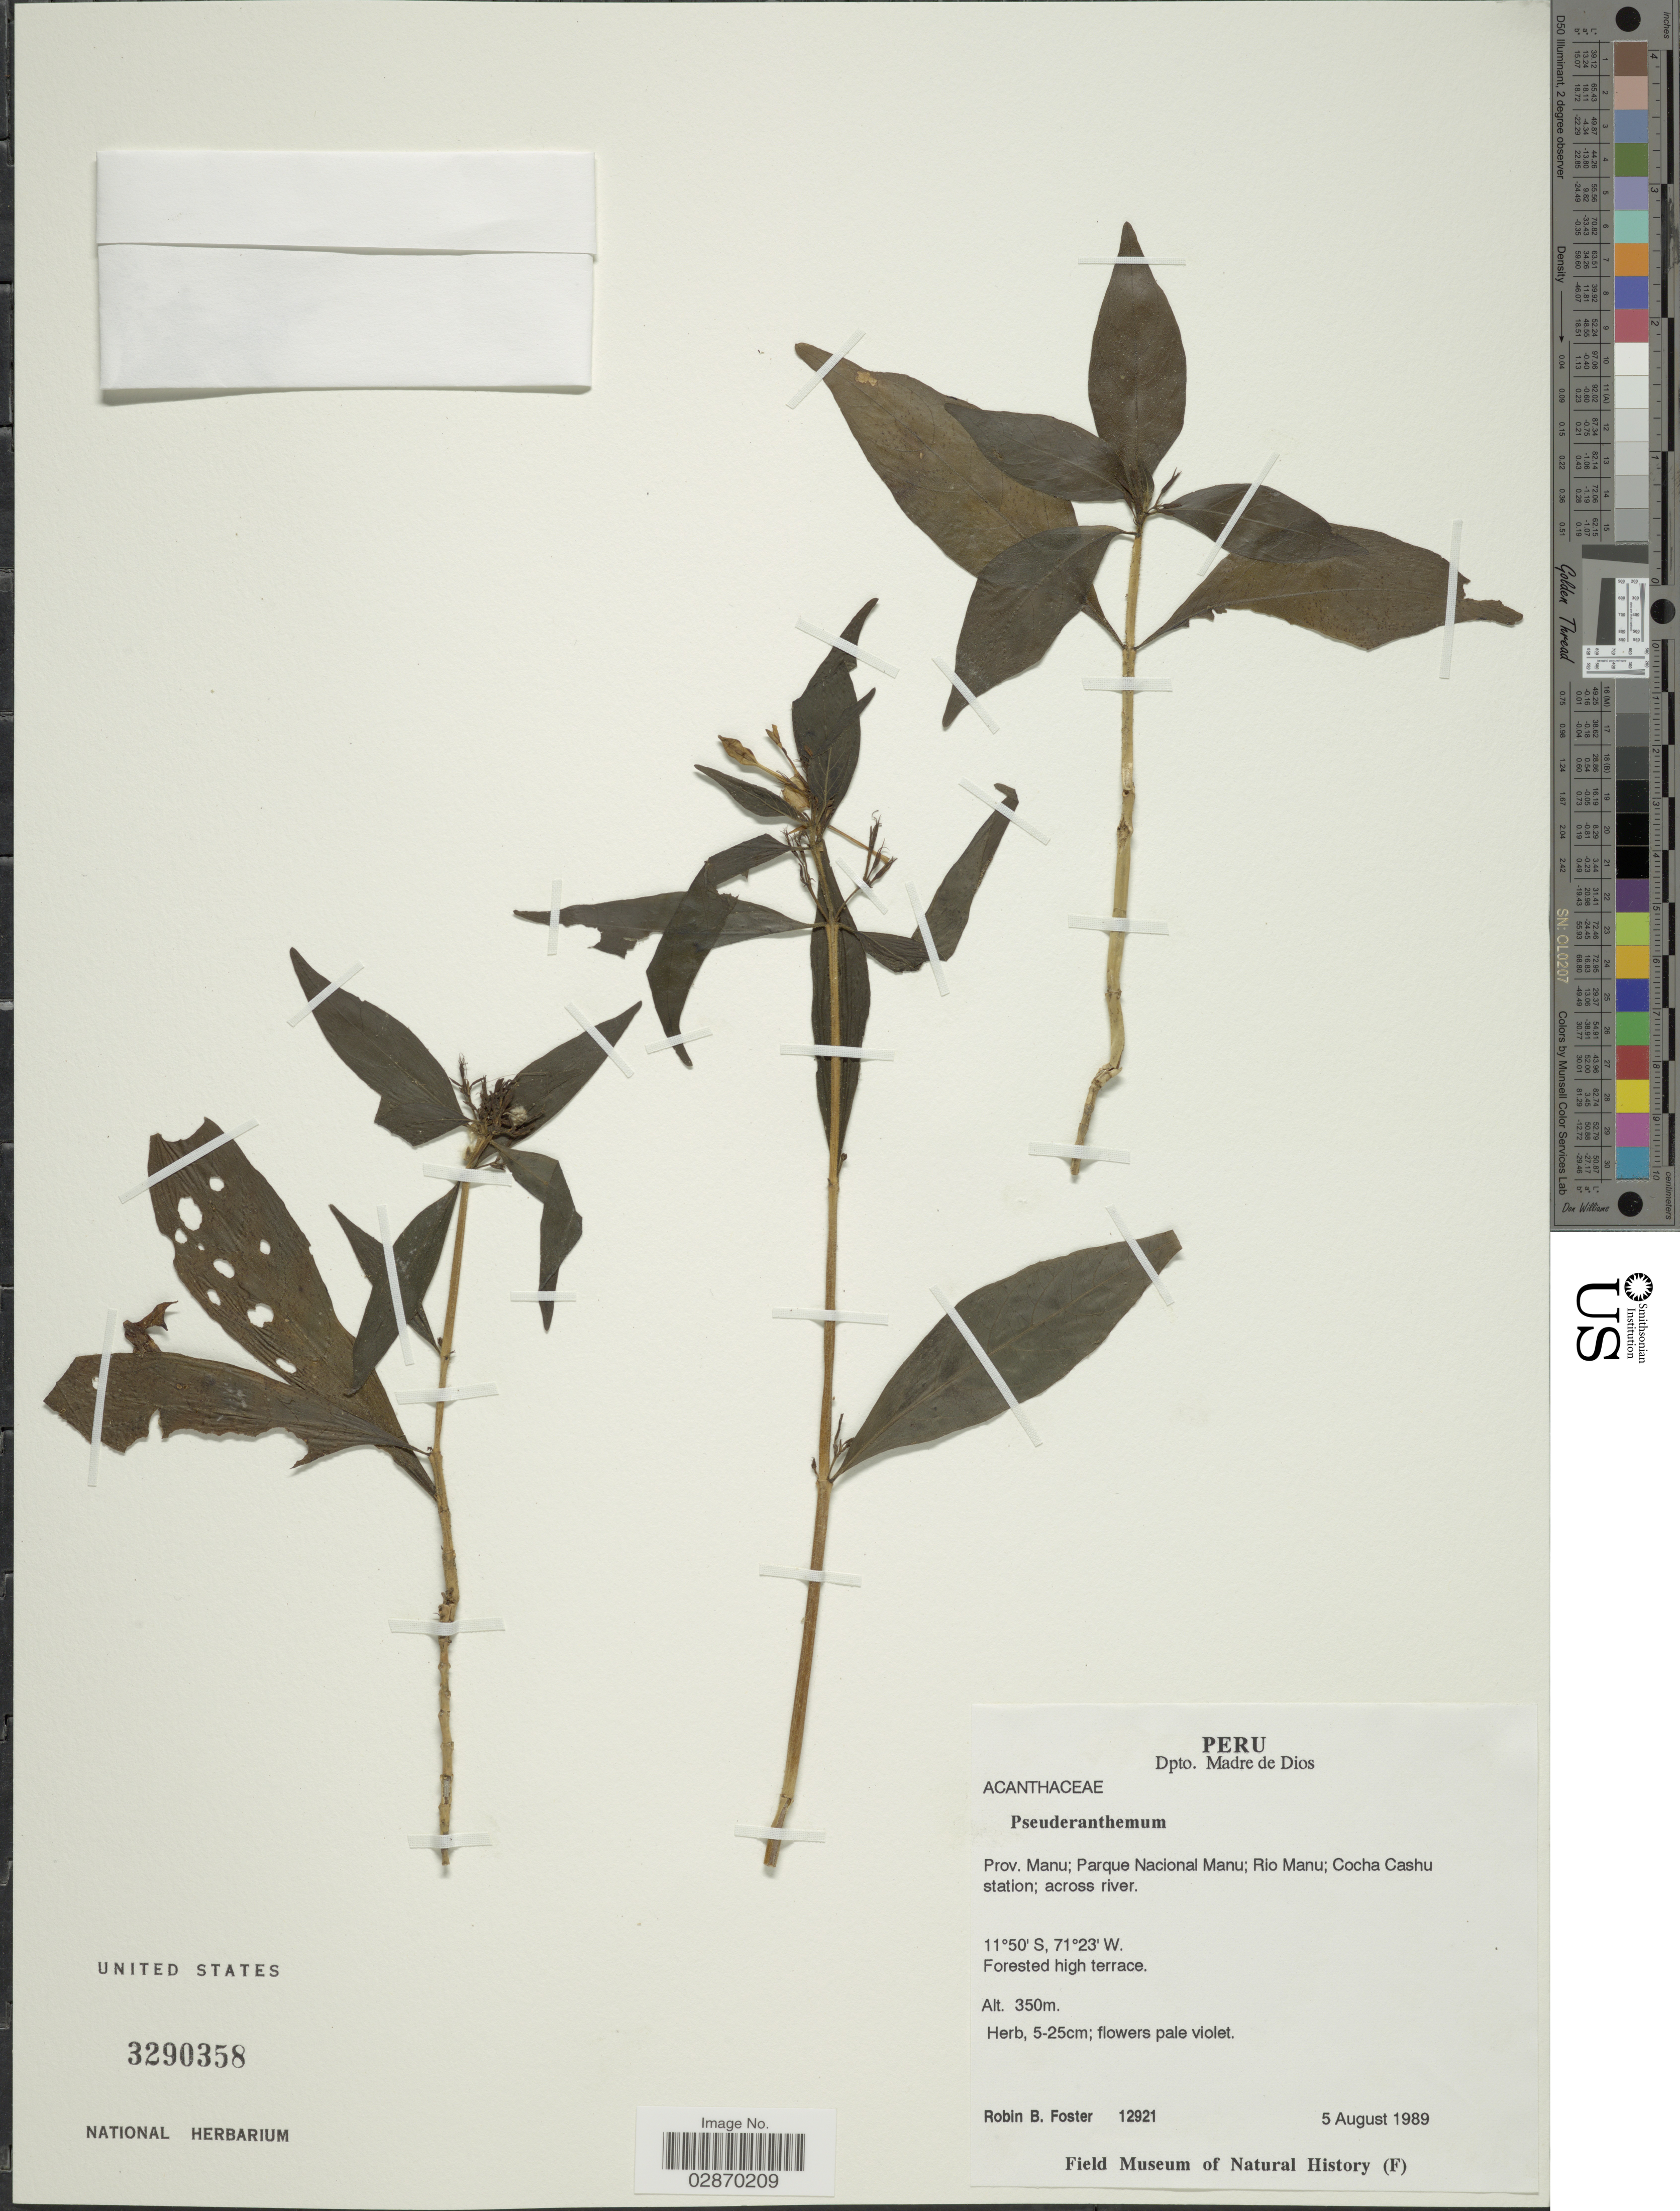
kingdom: Plantae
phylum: Tracheophyta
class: Magnoliopsida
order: Lamiales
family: Acanthaceae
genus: Pseuderanthemum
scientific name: Pseuderanthemum sp.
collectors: R. B. Foster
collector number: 12921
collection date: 1989-08-05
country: Peru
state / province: Madre de Dios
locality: Dpto. Madre de Dios. Prov. Manu; Parque Nacional Manu; Rio Manu; Cocha Cashu station; across river.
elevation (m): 350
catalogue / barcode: US 3290358